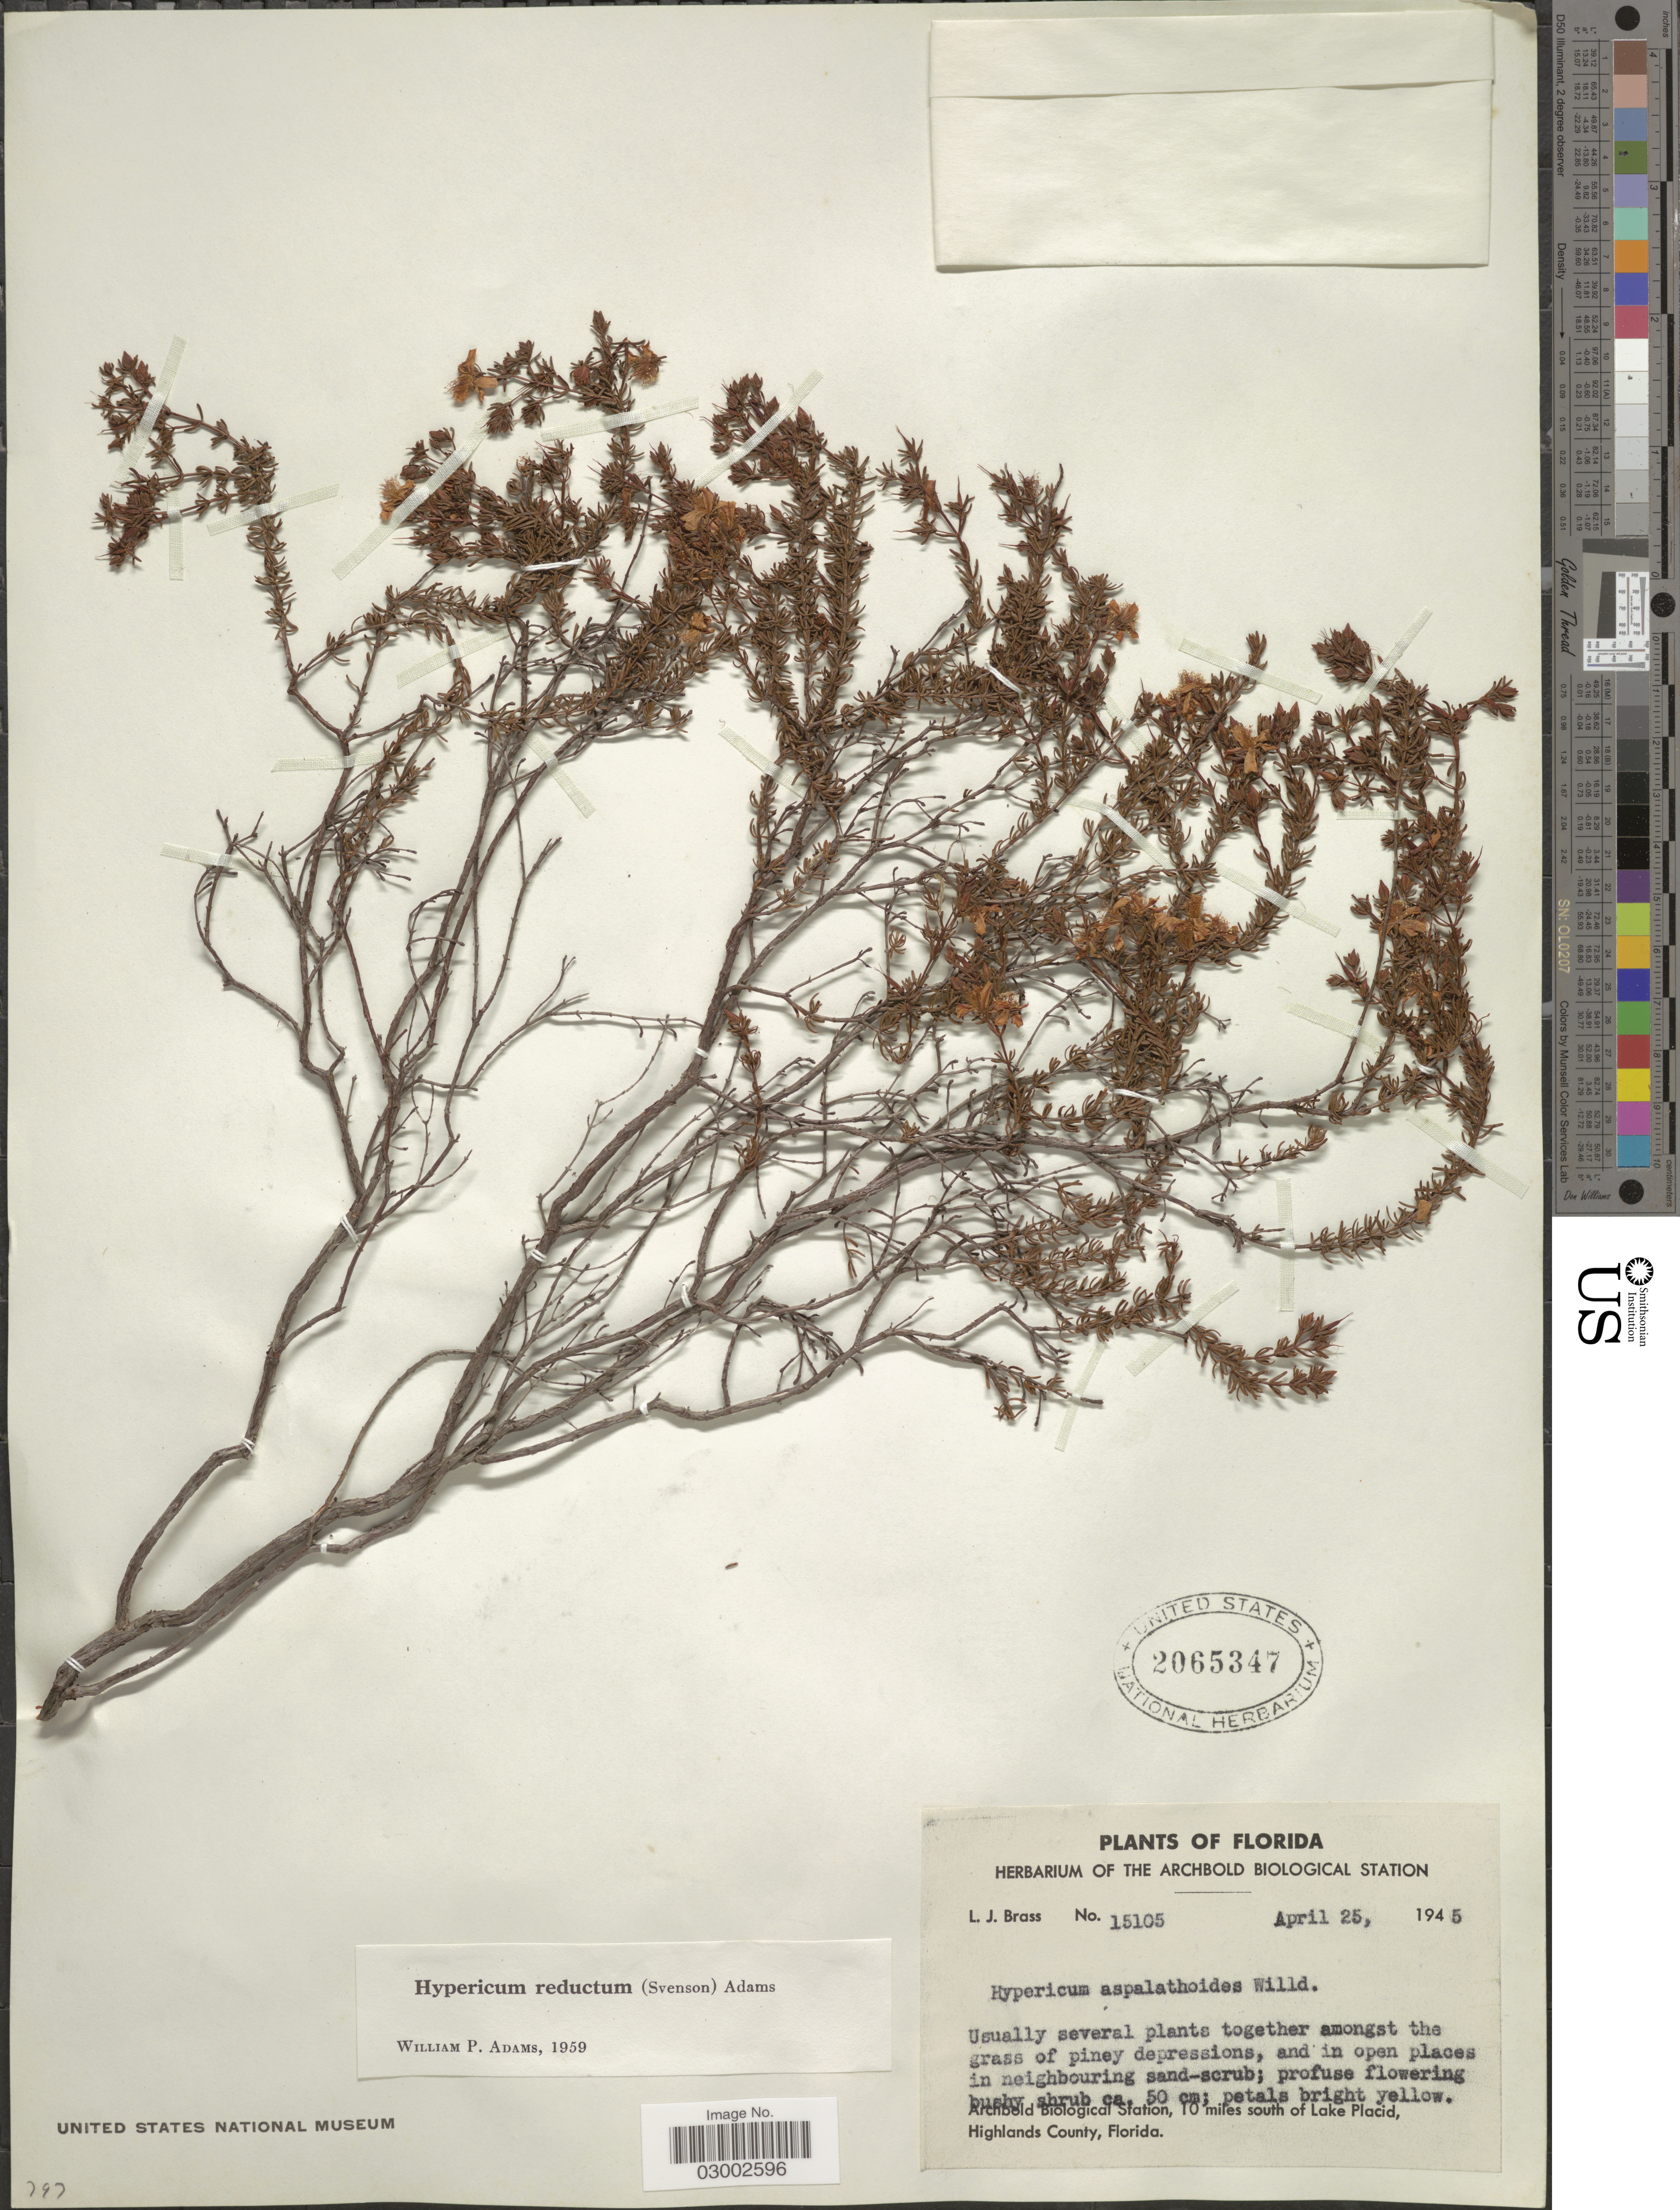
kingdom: Plantae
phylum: Tracheophyta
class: Magnoliopsida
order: Malpighiales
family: Hypericaceae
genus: Hypericum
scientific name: Hypericum tenuifolium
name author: Pursh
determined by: Strong, Mark T., (BOT), Smithsonian Institution - National Museum of Natural History (UNITED STATES)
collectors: L. J. Brass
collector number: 15105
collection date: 1945-04-25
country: United States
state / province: Florida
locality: Archbold Biological Station, 10 miles south of Lake Placid, Highlands County.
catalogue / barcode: US 2065347